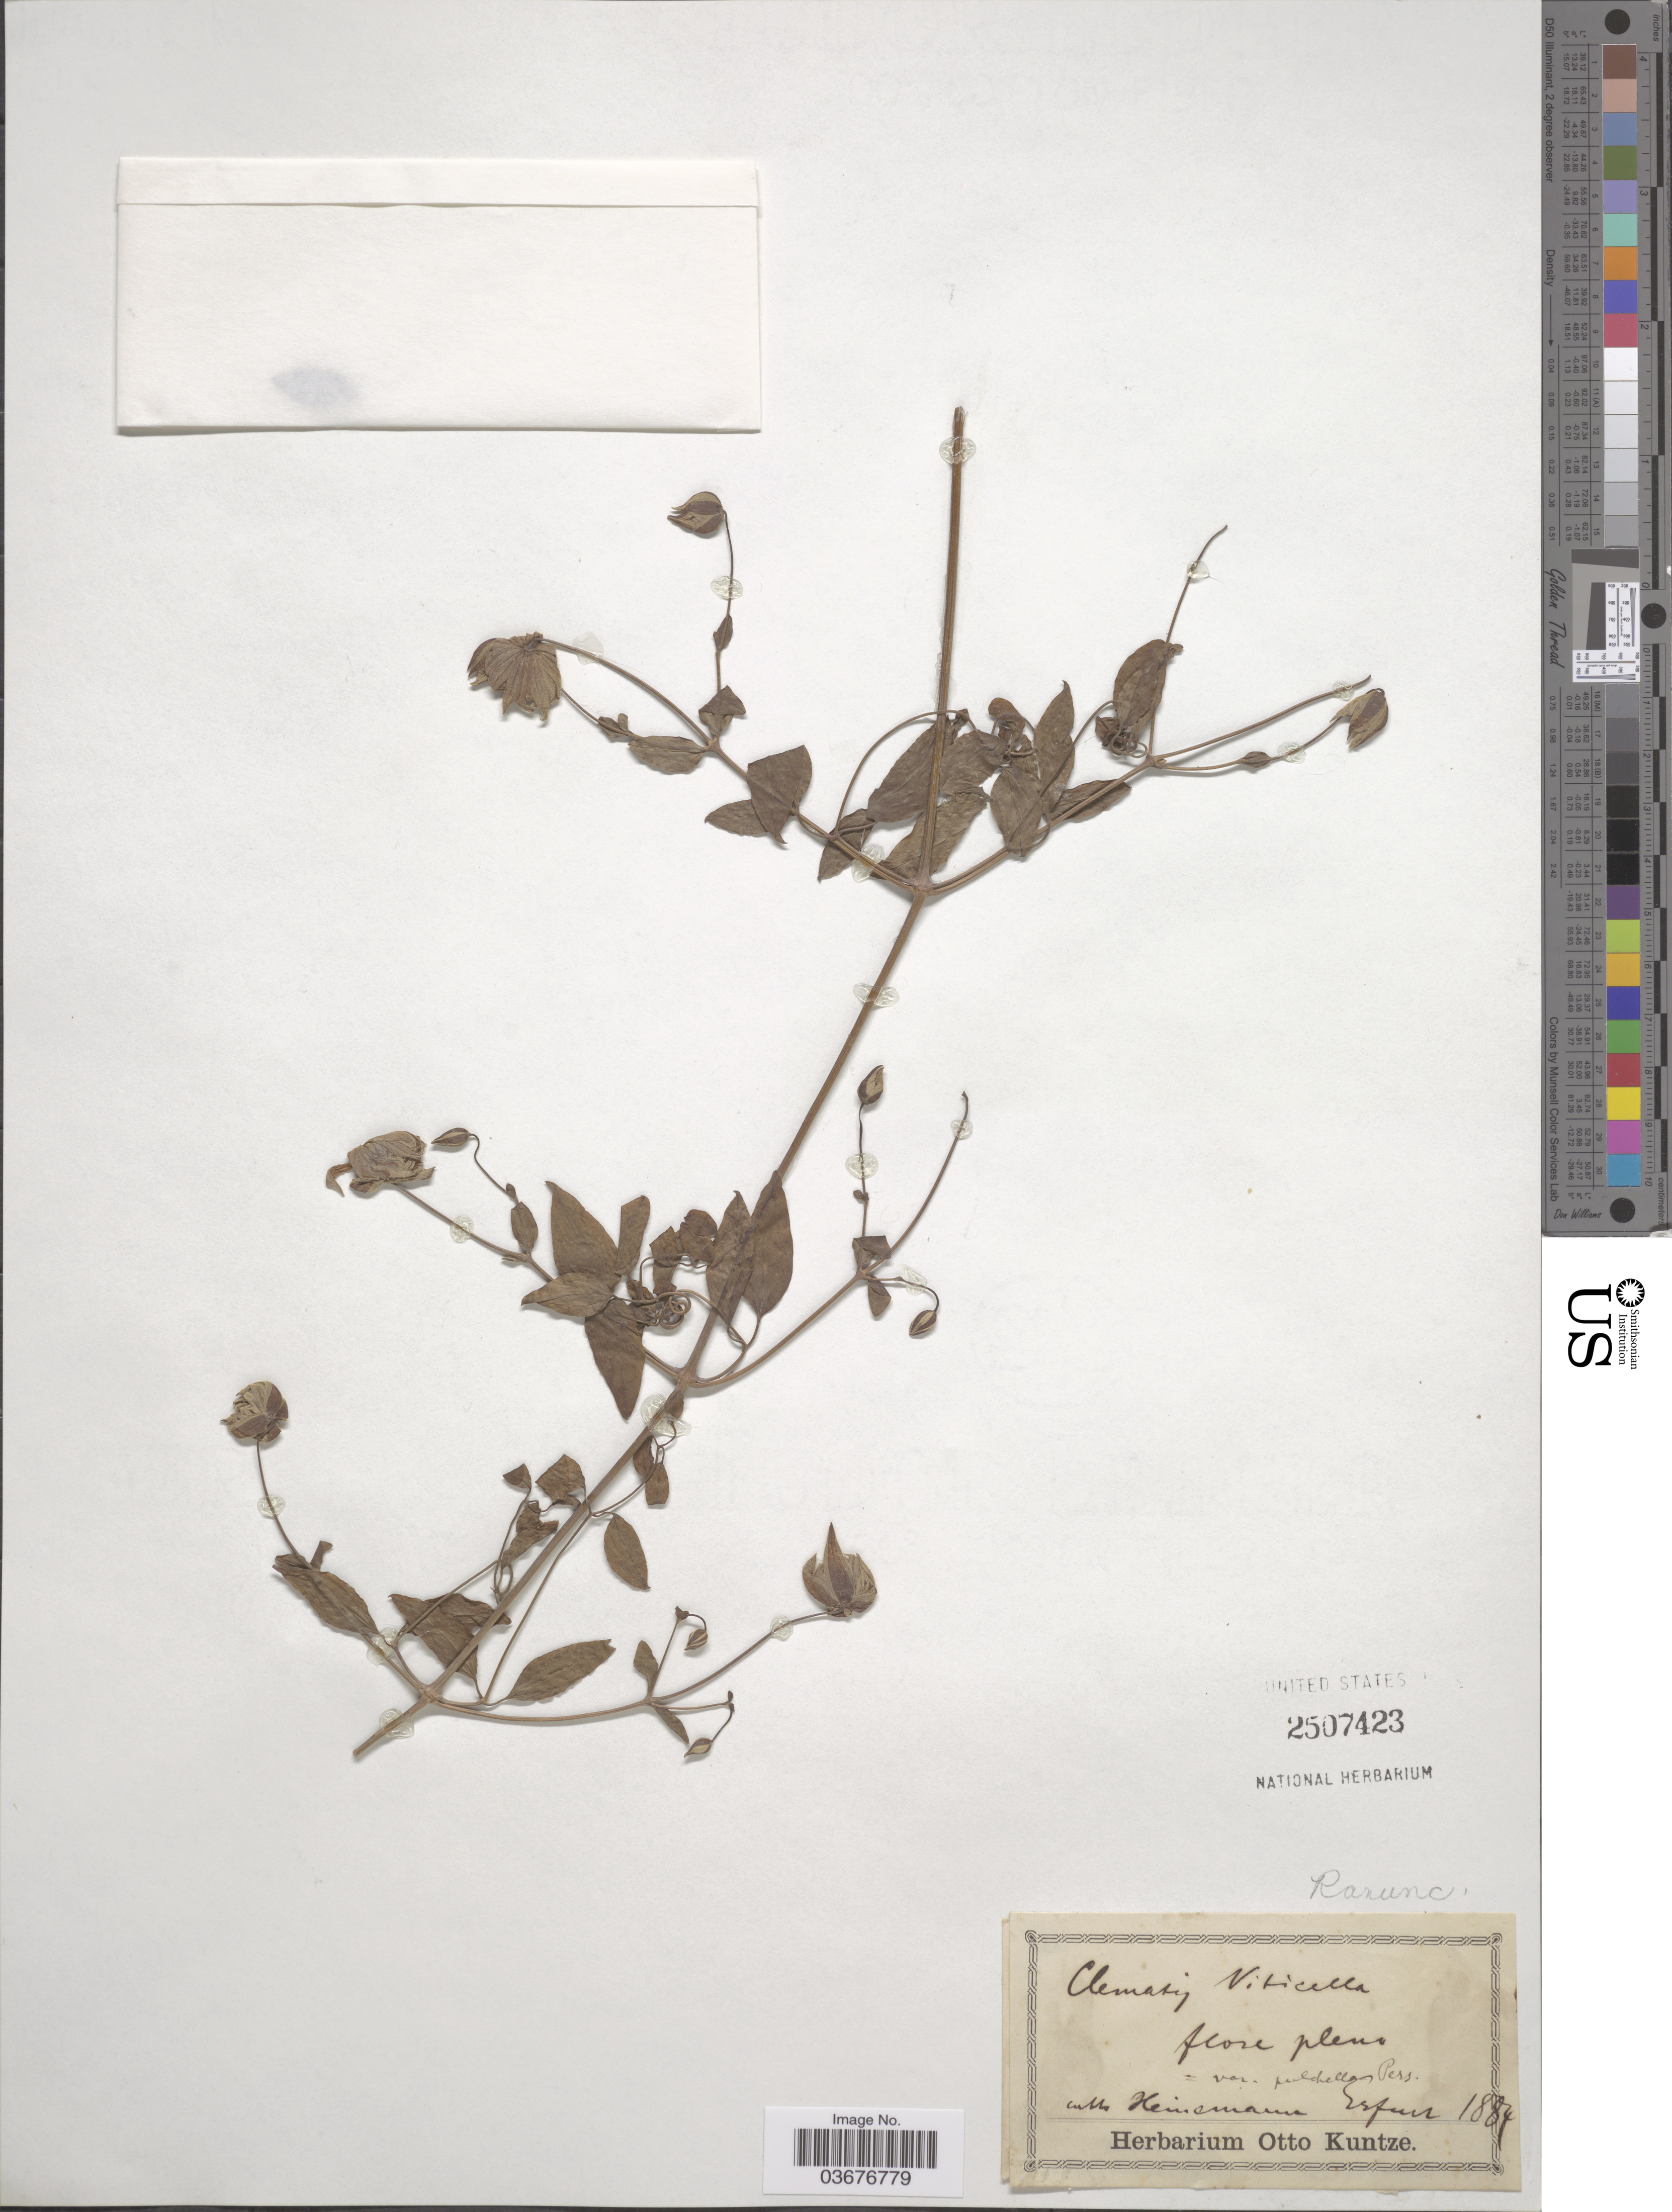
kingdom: Plantae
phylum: Tracheophyta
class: Magnoliopsida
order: Ranunculales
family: Ranunculaceae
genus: Clematis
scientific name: Clematis viticella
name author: L.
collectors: ex herb. Otto Kuntze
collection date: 1884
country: Germany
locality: Cult [interpreted]. Heinsmanna [interpreted] Erfurt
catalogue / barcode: US 2507423